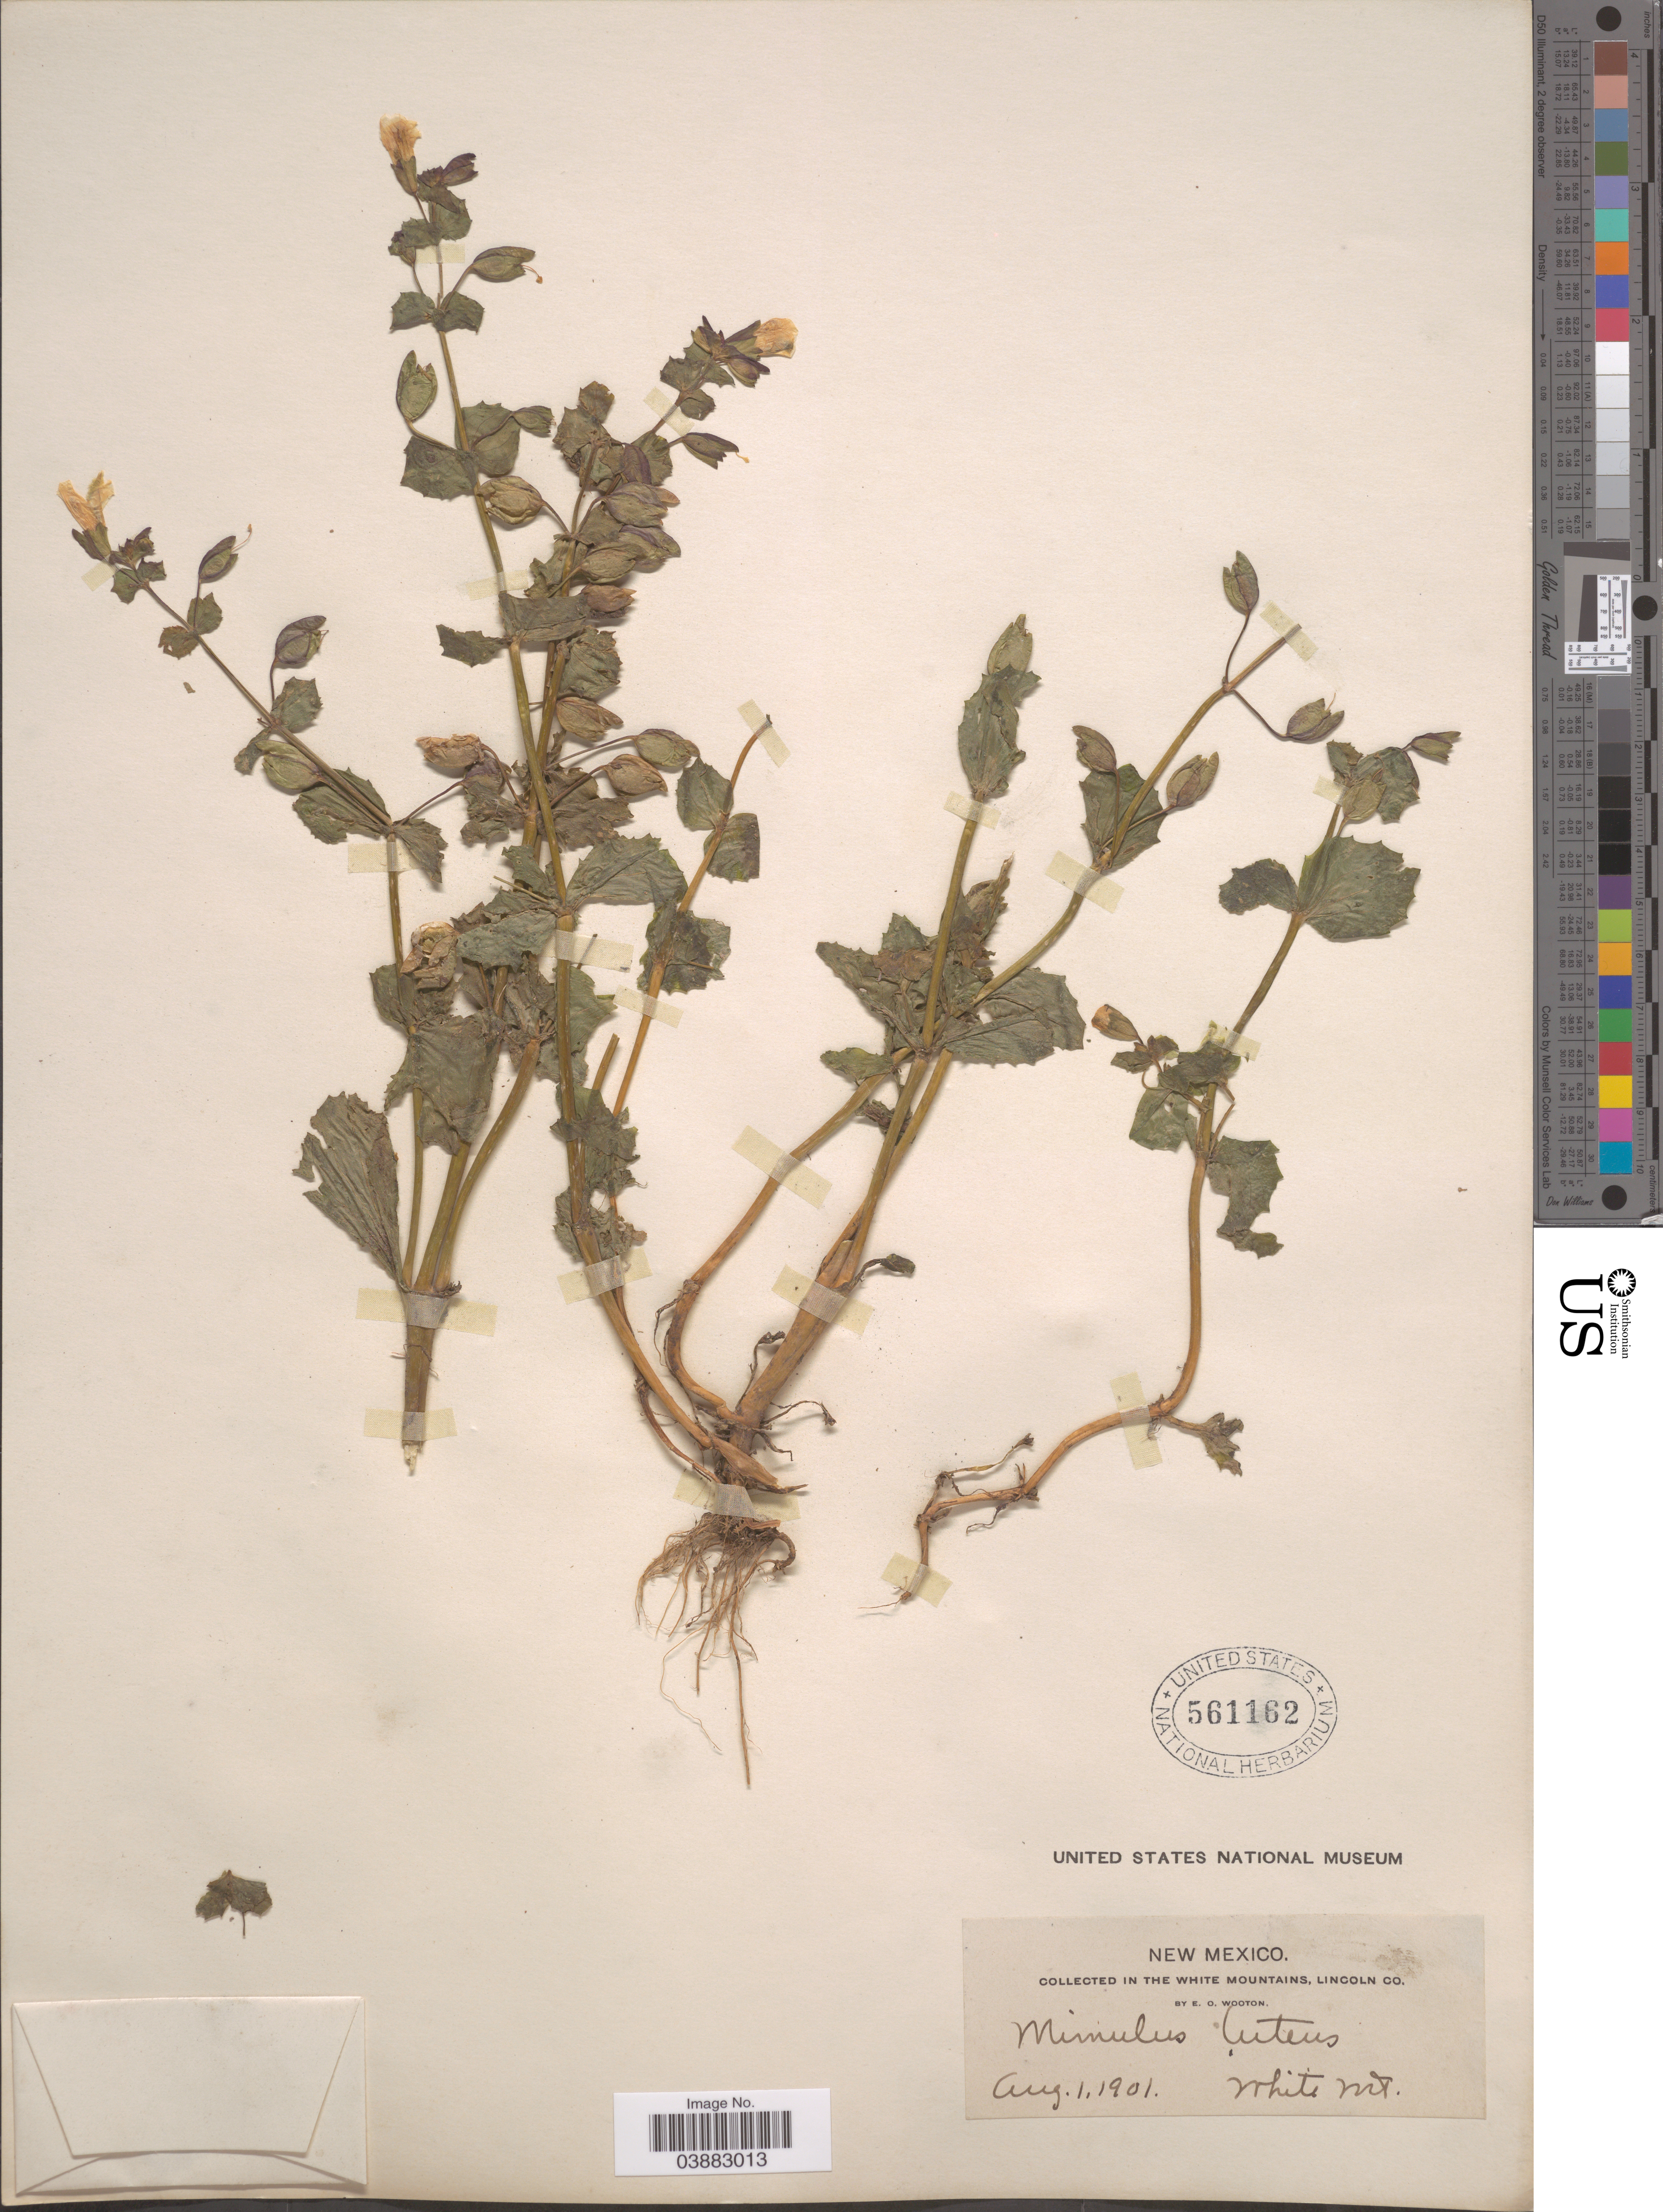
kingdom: Plantae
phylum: Tracheophyta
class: Magnoliopsida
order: Lamiales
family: Phrymaceae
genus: Mimulus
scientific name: Mimulus tilingii var. caespitosus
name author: (Greene) A.L. Grant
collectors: E. O. Wooton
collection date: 1901-08-01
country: United States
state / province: New Mexico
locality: In the White Mountains, Lincoln Co. White Mt.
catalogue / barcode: US 561162